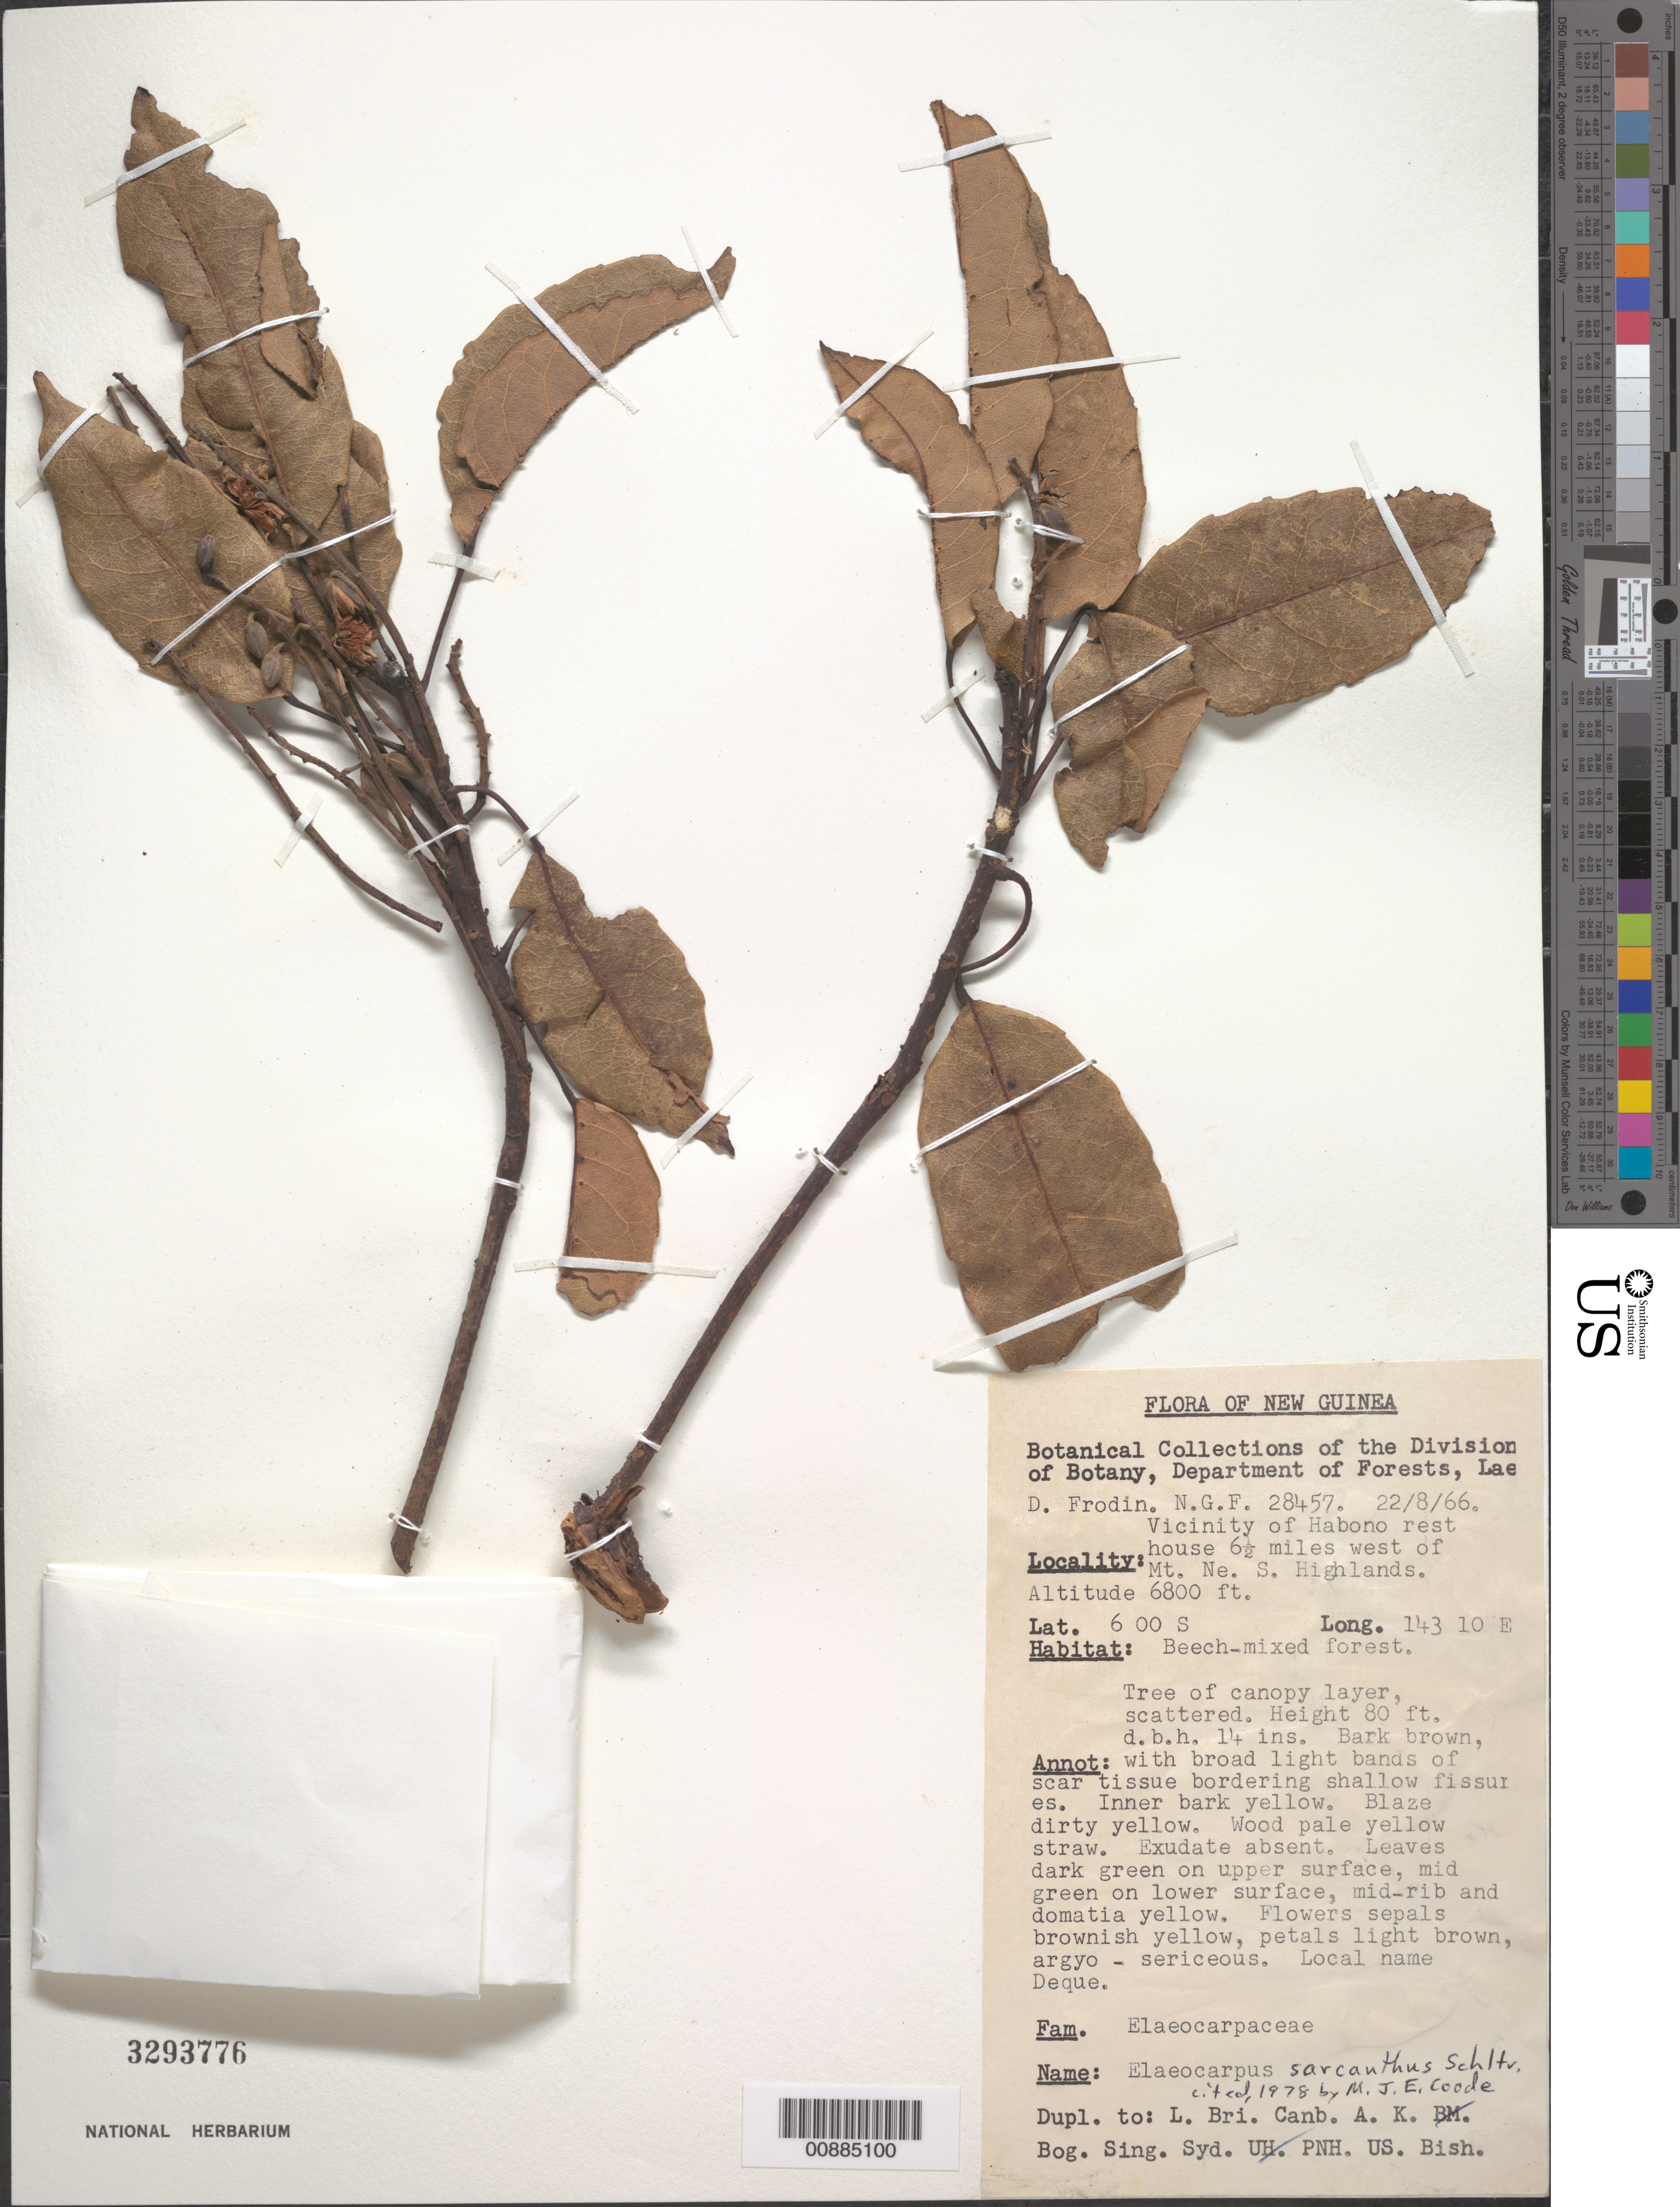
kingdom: Plantae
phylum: Tracheophyta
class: Magnoliopsida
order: Oxalidales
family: Elaeocarpaceae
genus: Elaeocarpus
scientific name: Elaeocarpus sarcanthus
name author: Schltr.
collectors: D. G. Frodin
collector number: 28457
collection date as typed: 22 Aug 1966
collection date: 1966-08-22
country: Papua New Guinea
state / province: Southern Highlands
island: New Guinea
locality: Mt. Ne, vicinity of Habono rest house.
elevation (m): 2073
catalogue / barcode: US 3293776